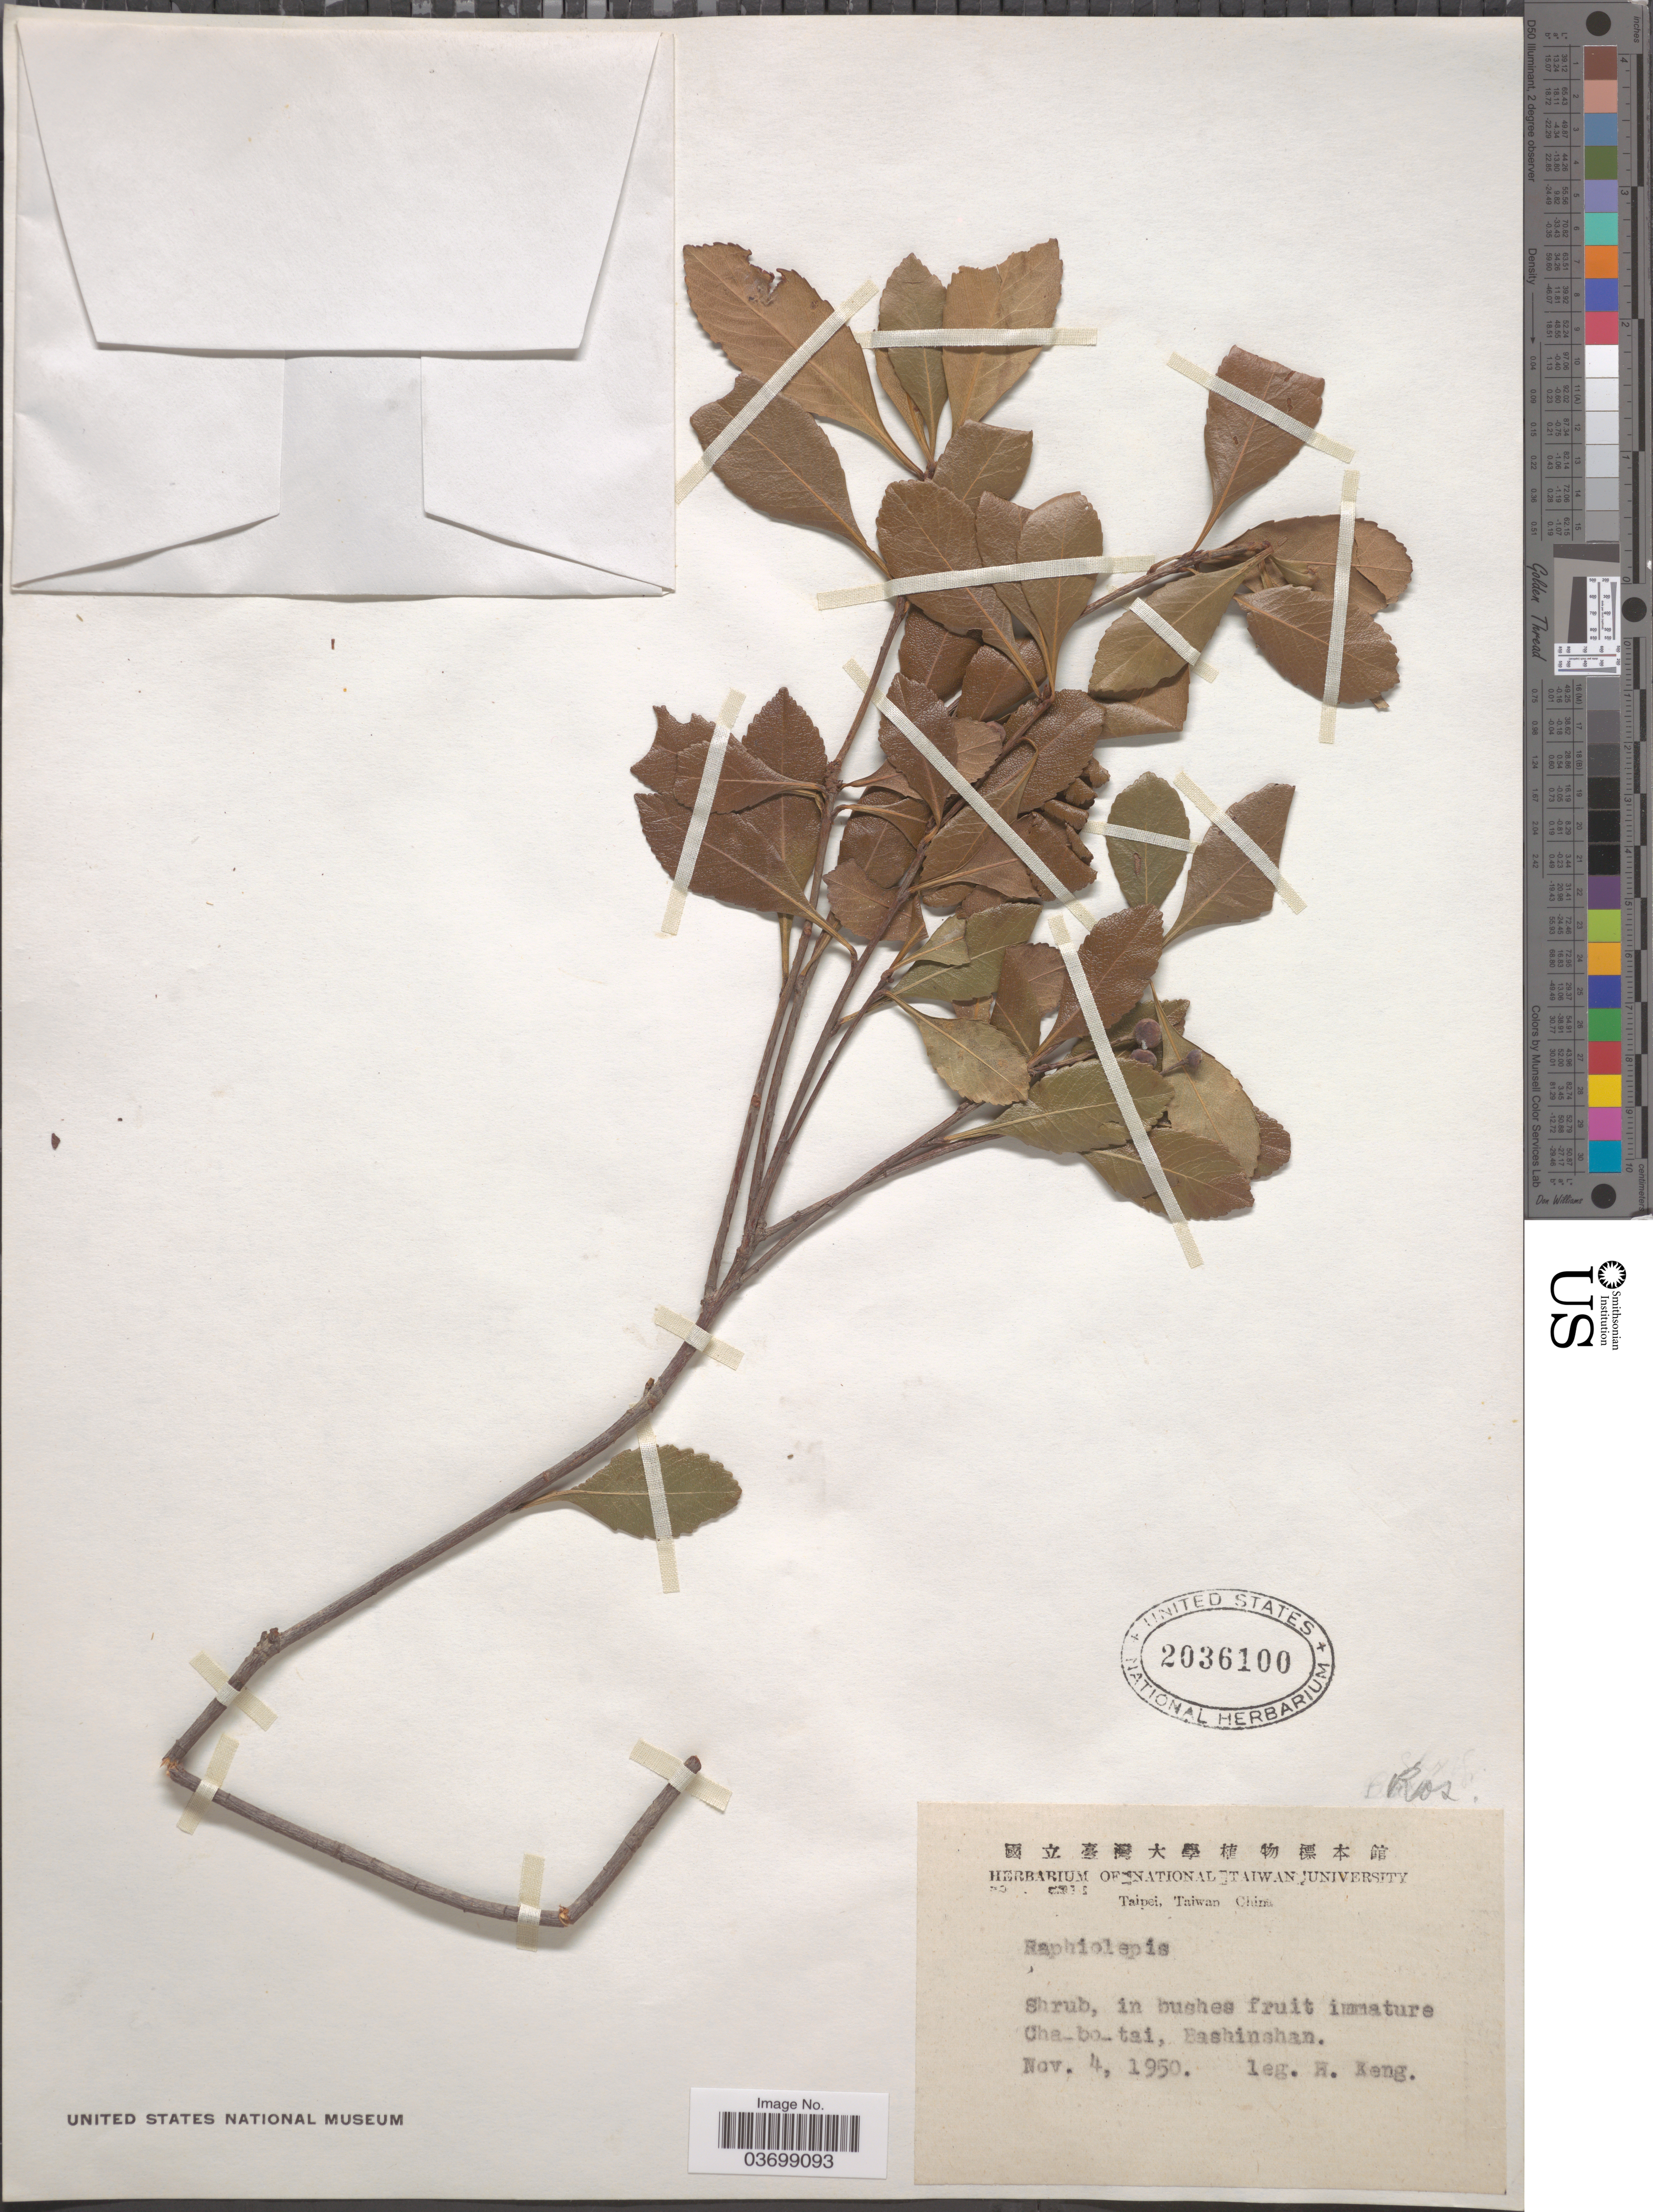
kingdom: Plantae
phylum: Tracheophyta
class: Magnoliopsida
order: Rosales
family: Rosaceae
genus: Rhaphiolepis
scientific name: Rhaphiolepis indica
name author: (L.) Lindl.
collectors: H. Keng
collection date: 1950-11-04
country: Taiwan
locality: Cha_bo_tai, Bashinshan.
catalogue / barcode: US 2036100